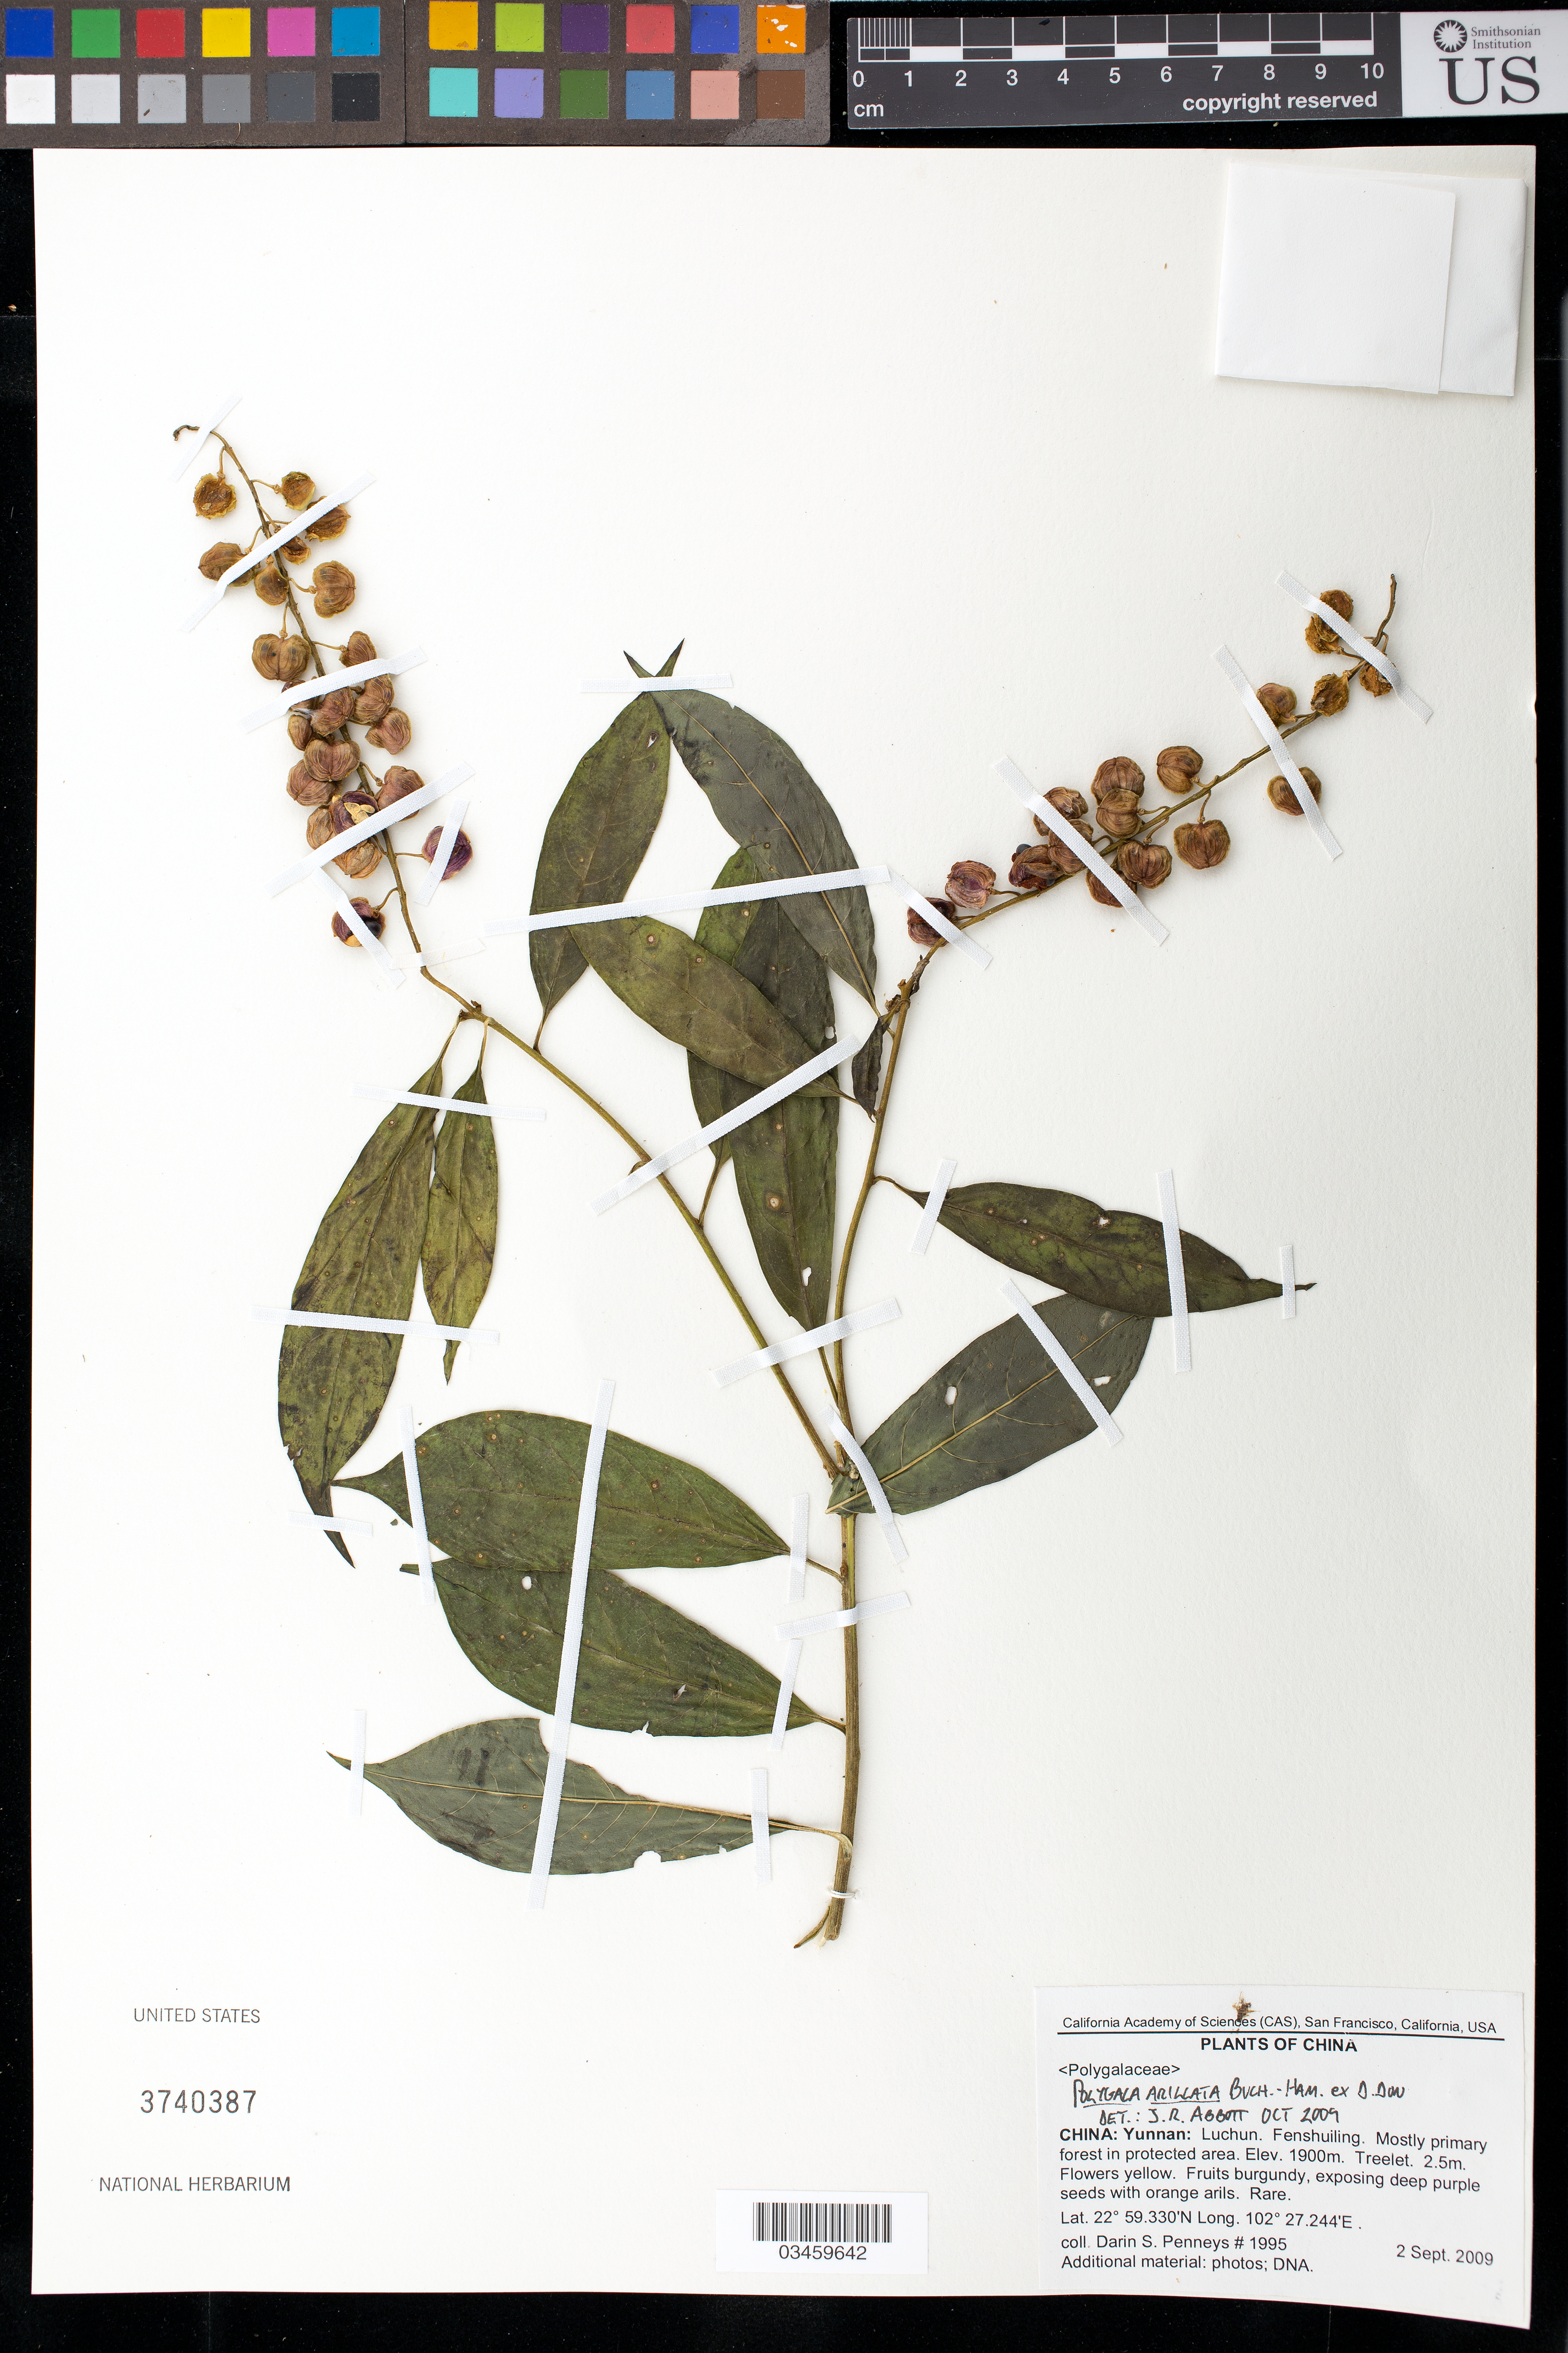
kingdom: Plantae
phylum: Tracheophyta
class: Magnoliopsida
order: Fabales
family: Polygalaceae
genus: Polygala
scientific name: Polygala arillata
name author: Buch.-Ham. ex D. Don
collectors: D. S. Penneys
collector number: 1995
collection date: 2009-09-02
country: China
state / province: Yunnan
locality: Luchun. Fenshuiling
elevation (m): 1900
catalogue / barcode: US 3740387